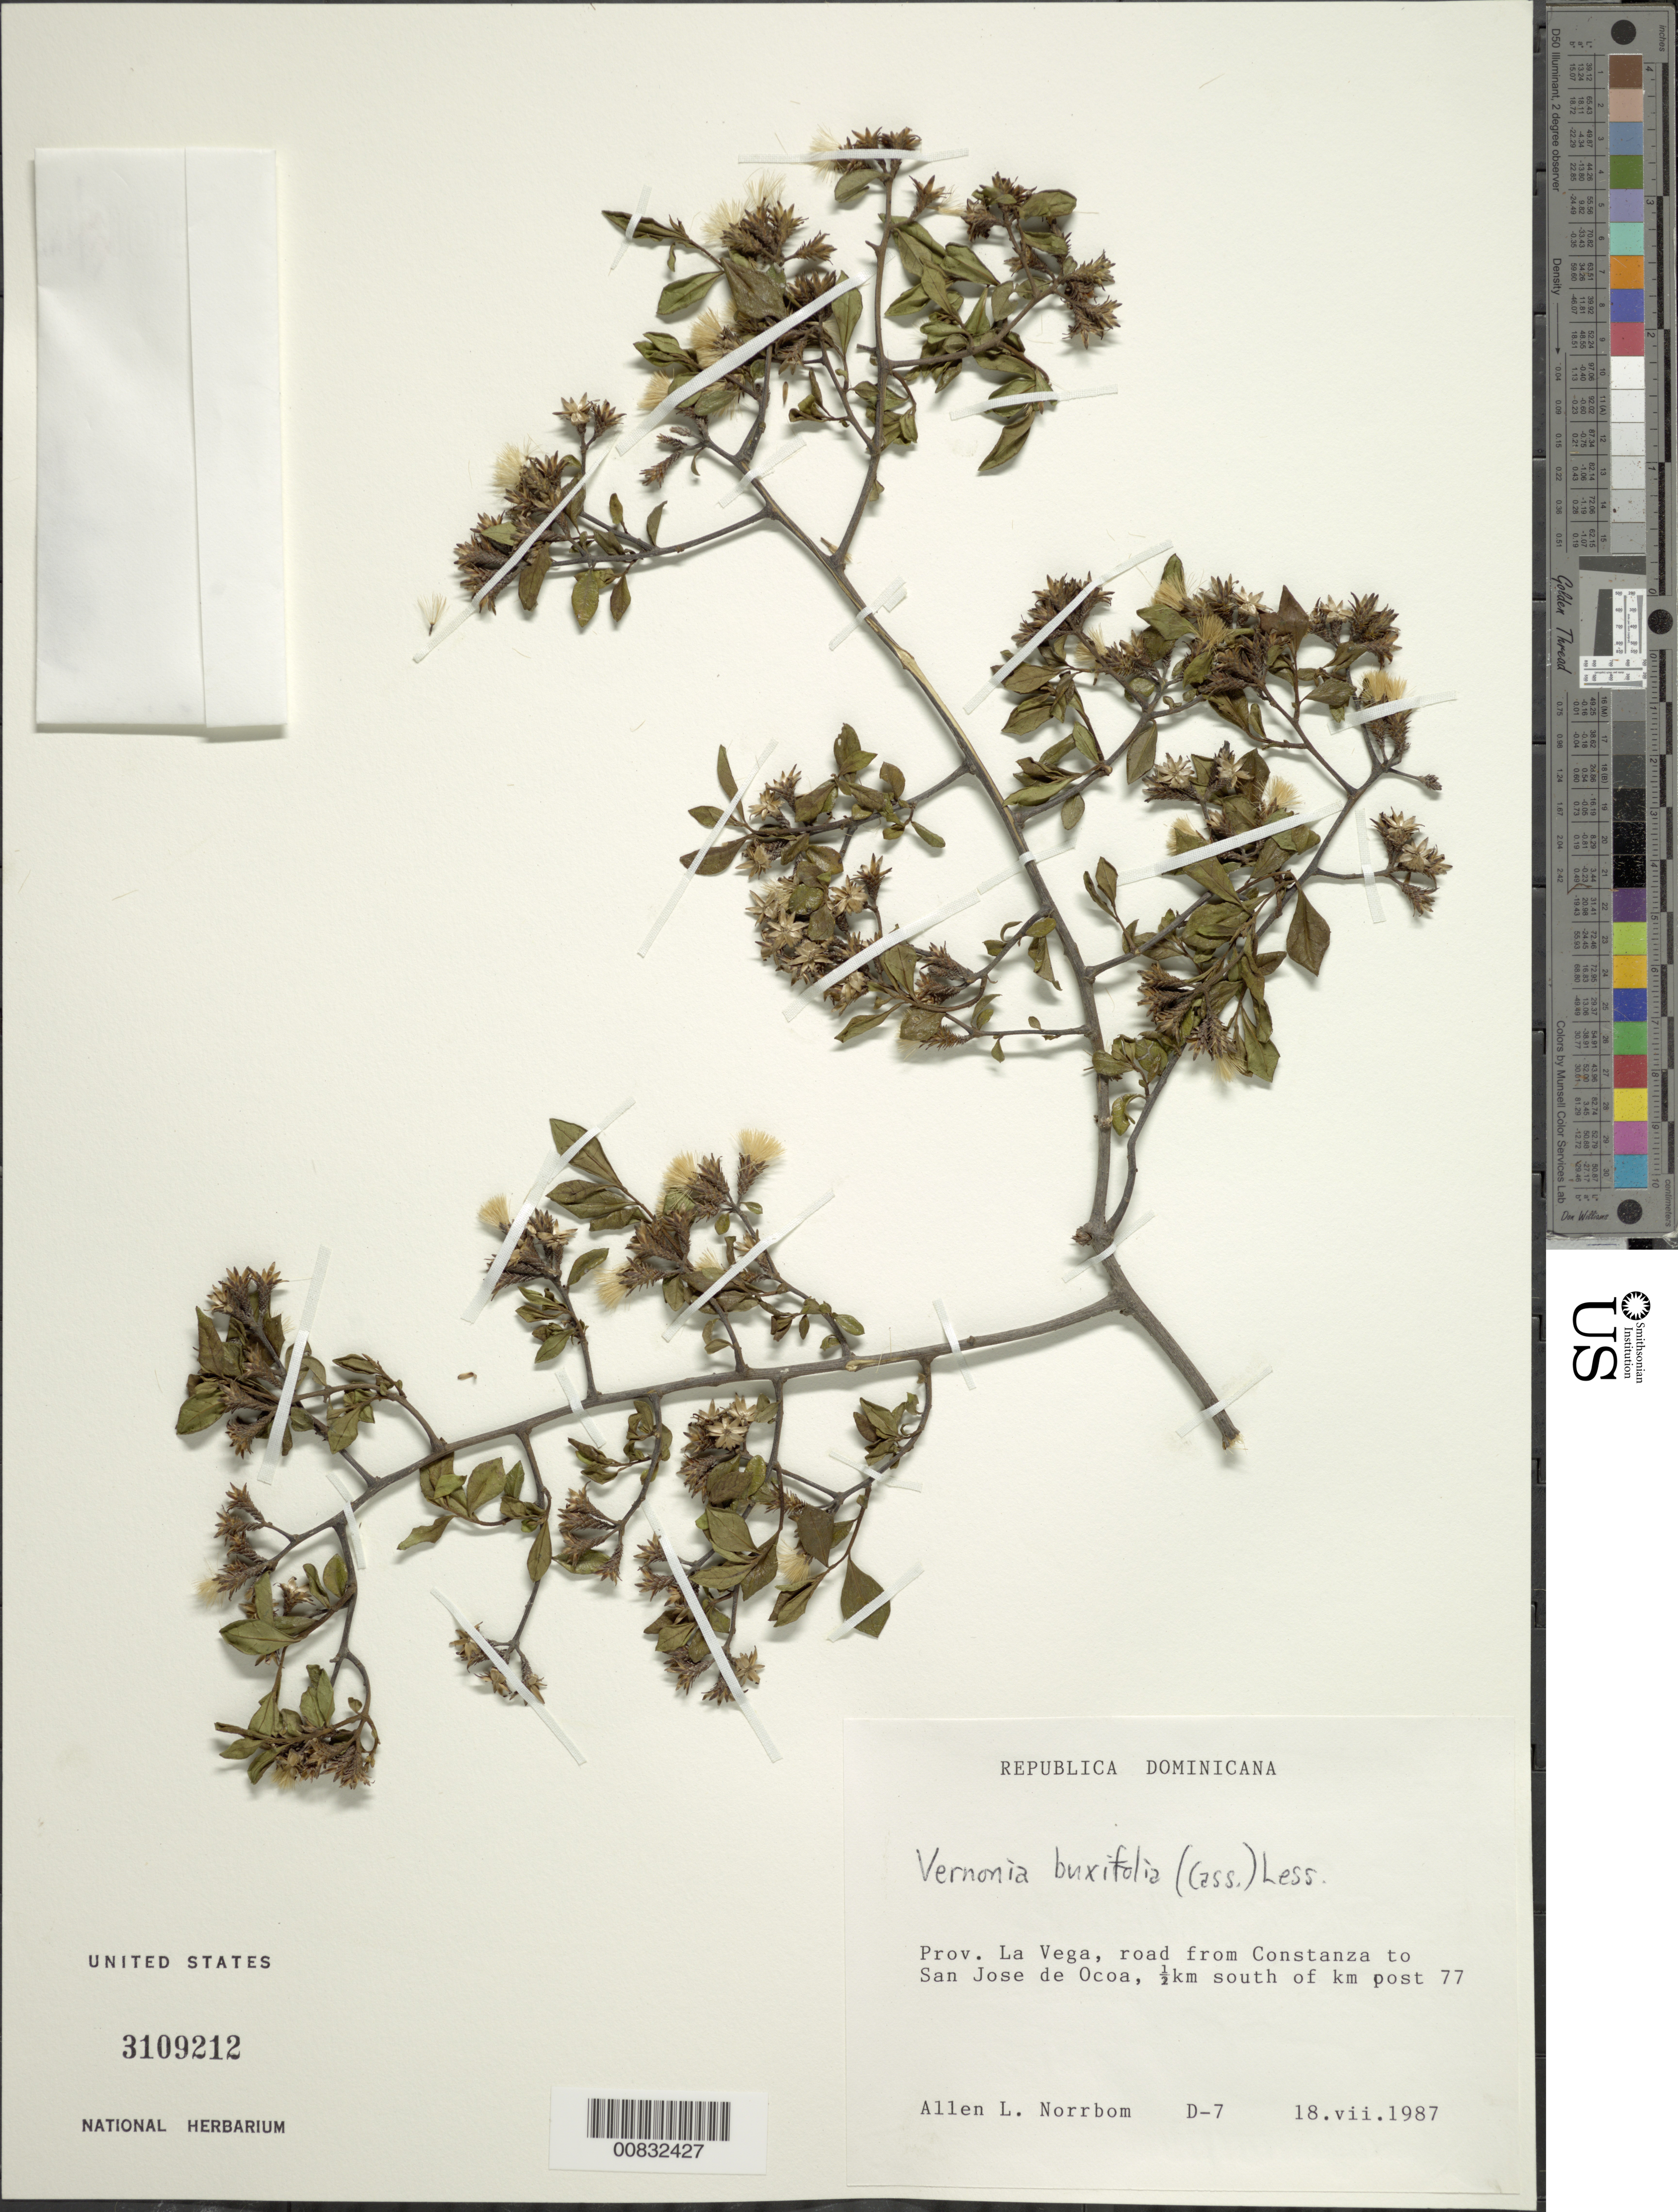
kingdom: Plantae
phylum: Tracheophyta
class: Magnoliopsida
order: Asterales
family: Asteraceae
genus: Vernonanthura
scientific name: Vernonanthura buxifolia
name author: (Less.) H. Rob.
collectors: A. L. Norrbom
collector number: D 7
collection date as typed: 18 Jul 1987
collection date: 1987-07-18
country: Dominican Republic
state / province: La Vega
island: Hispaniola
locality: Road from Constanza to San Jose de Ocoa, 1.2 km S of Km post 77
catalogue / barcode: US 3109212